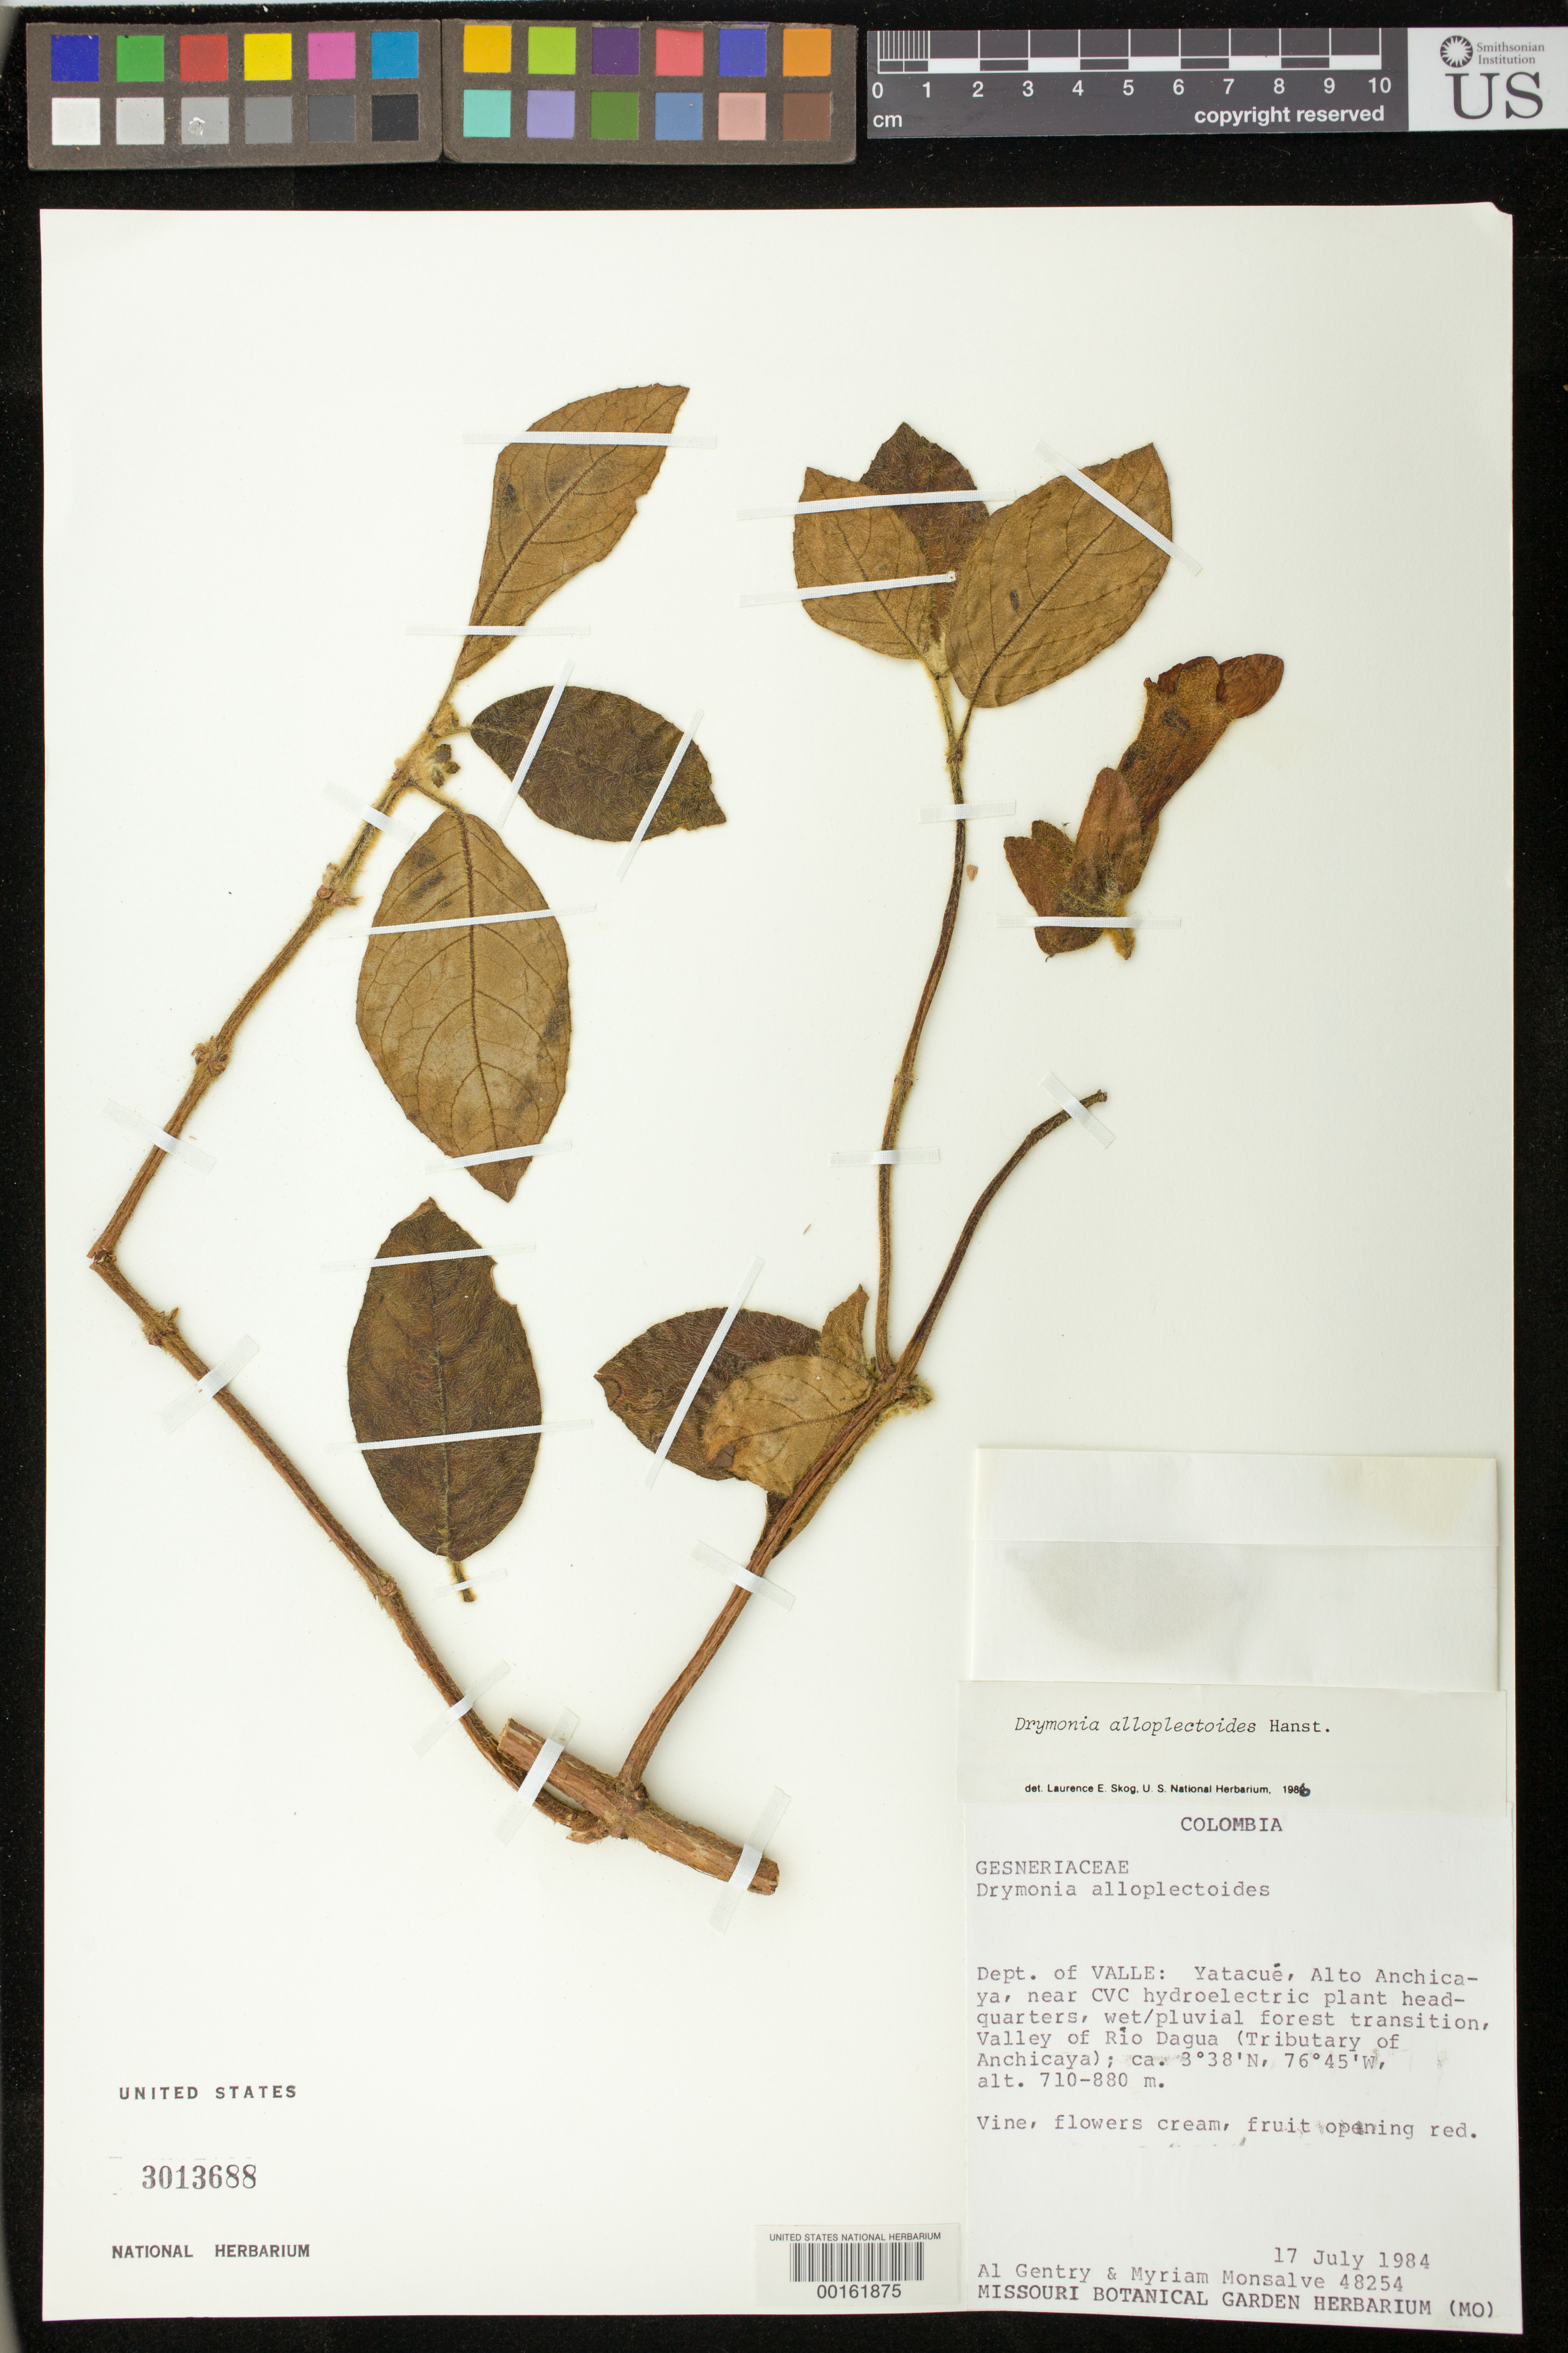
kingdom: Plantae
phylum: Tracheophyta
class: Magnoliopsida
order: Lamiales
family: Gesneriaceae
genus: Drymonia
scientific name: Drymonia alloplectoides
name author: Hanst.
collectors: A. H. Gentry & M. Monsalve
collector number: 48254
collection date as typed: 17 Jul 1984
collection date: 1984-07-17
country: Colombia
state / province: Valle del Cauca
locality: Yatacue, Alto Anchicaya, near CVC hydroelectric plant headquarters, valley of Rio Dagua (tributary of Anchicaya)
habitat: Wet/pluvial forest transition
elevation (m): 710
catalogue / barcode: US 3013688